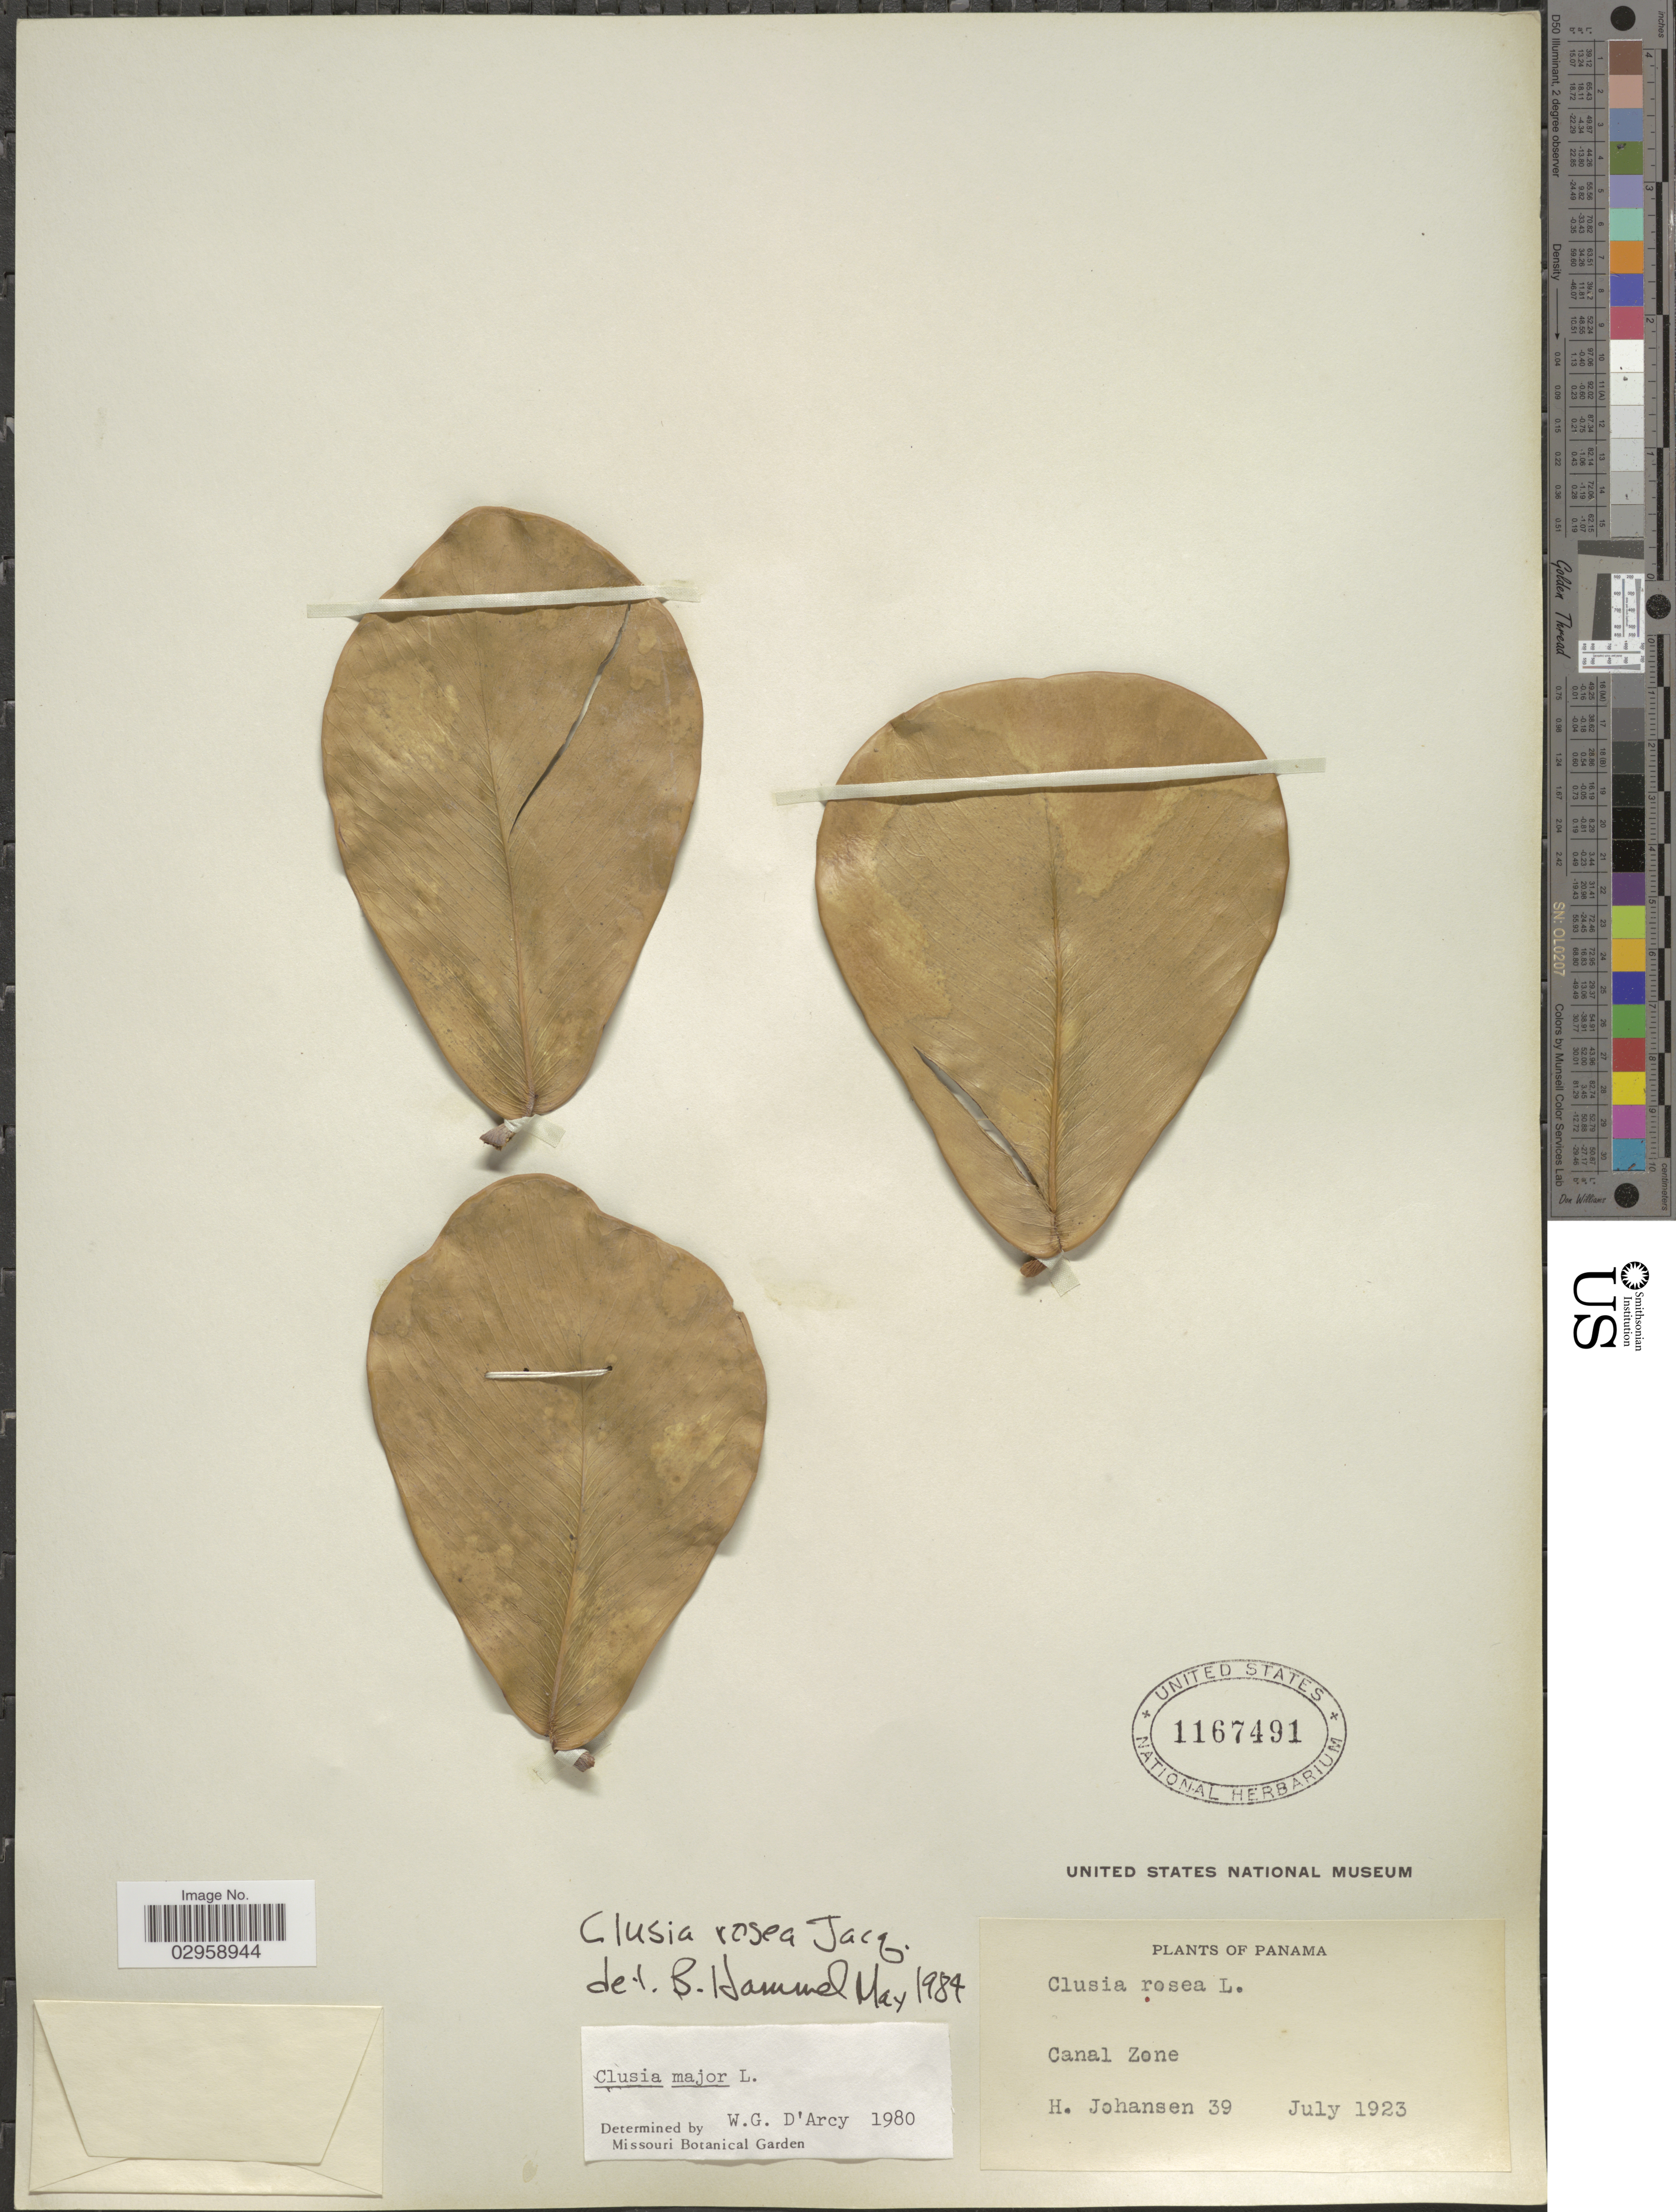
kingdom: Plantae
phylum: Tracheophyta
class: Magnoliopsida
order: Malpighiales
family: Clusiaceae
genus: Clusia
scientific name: Clusia rosea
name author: Jacq.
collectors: H. Johansen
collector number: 39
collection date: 1923-07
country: Panama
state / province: Colón / Panamá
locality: Canal Zone.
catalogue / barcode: US 1167491